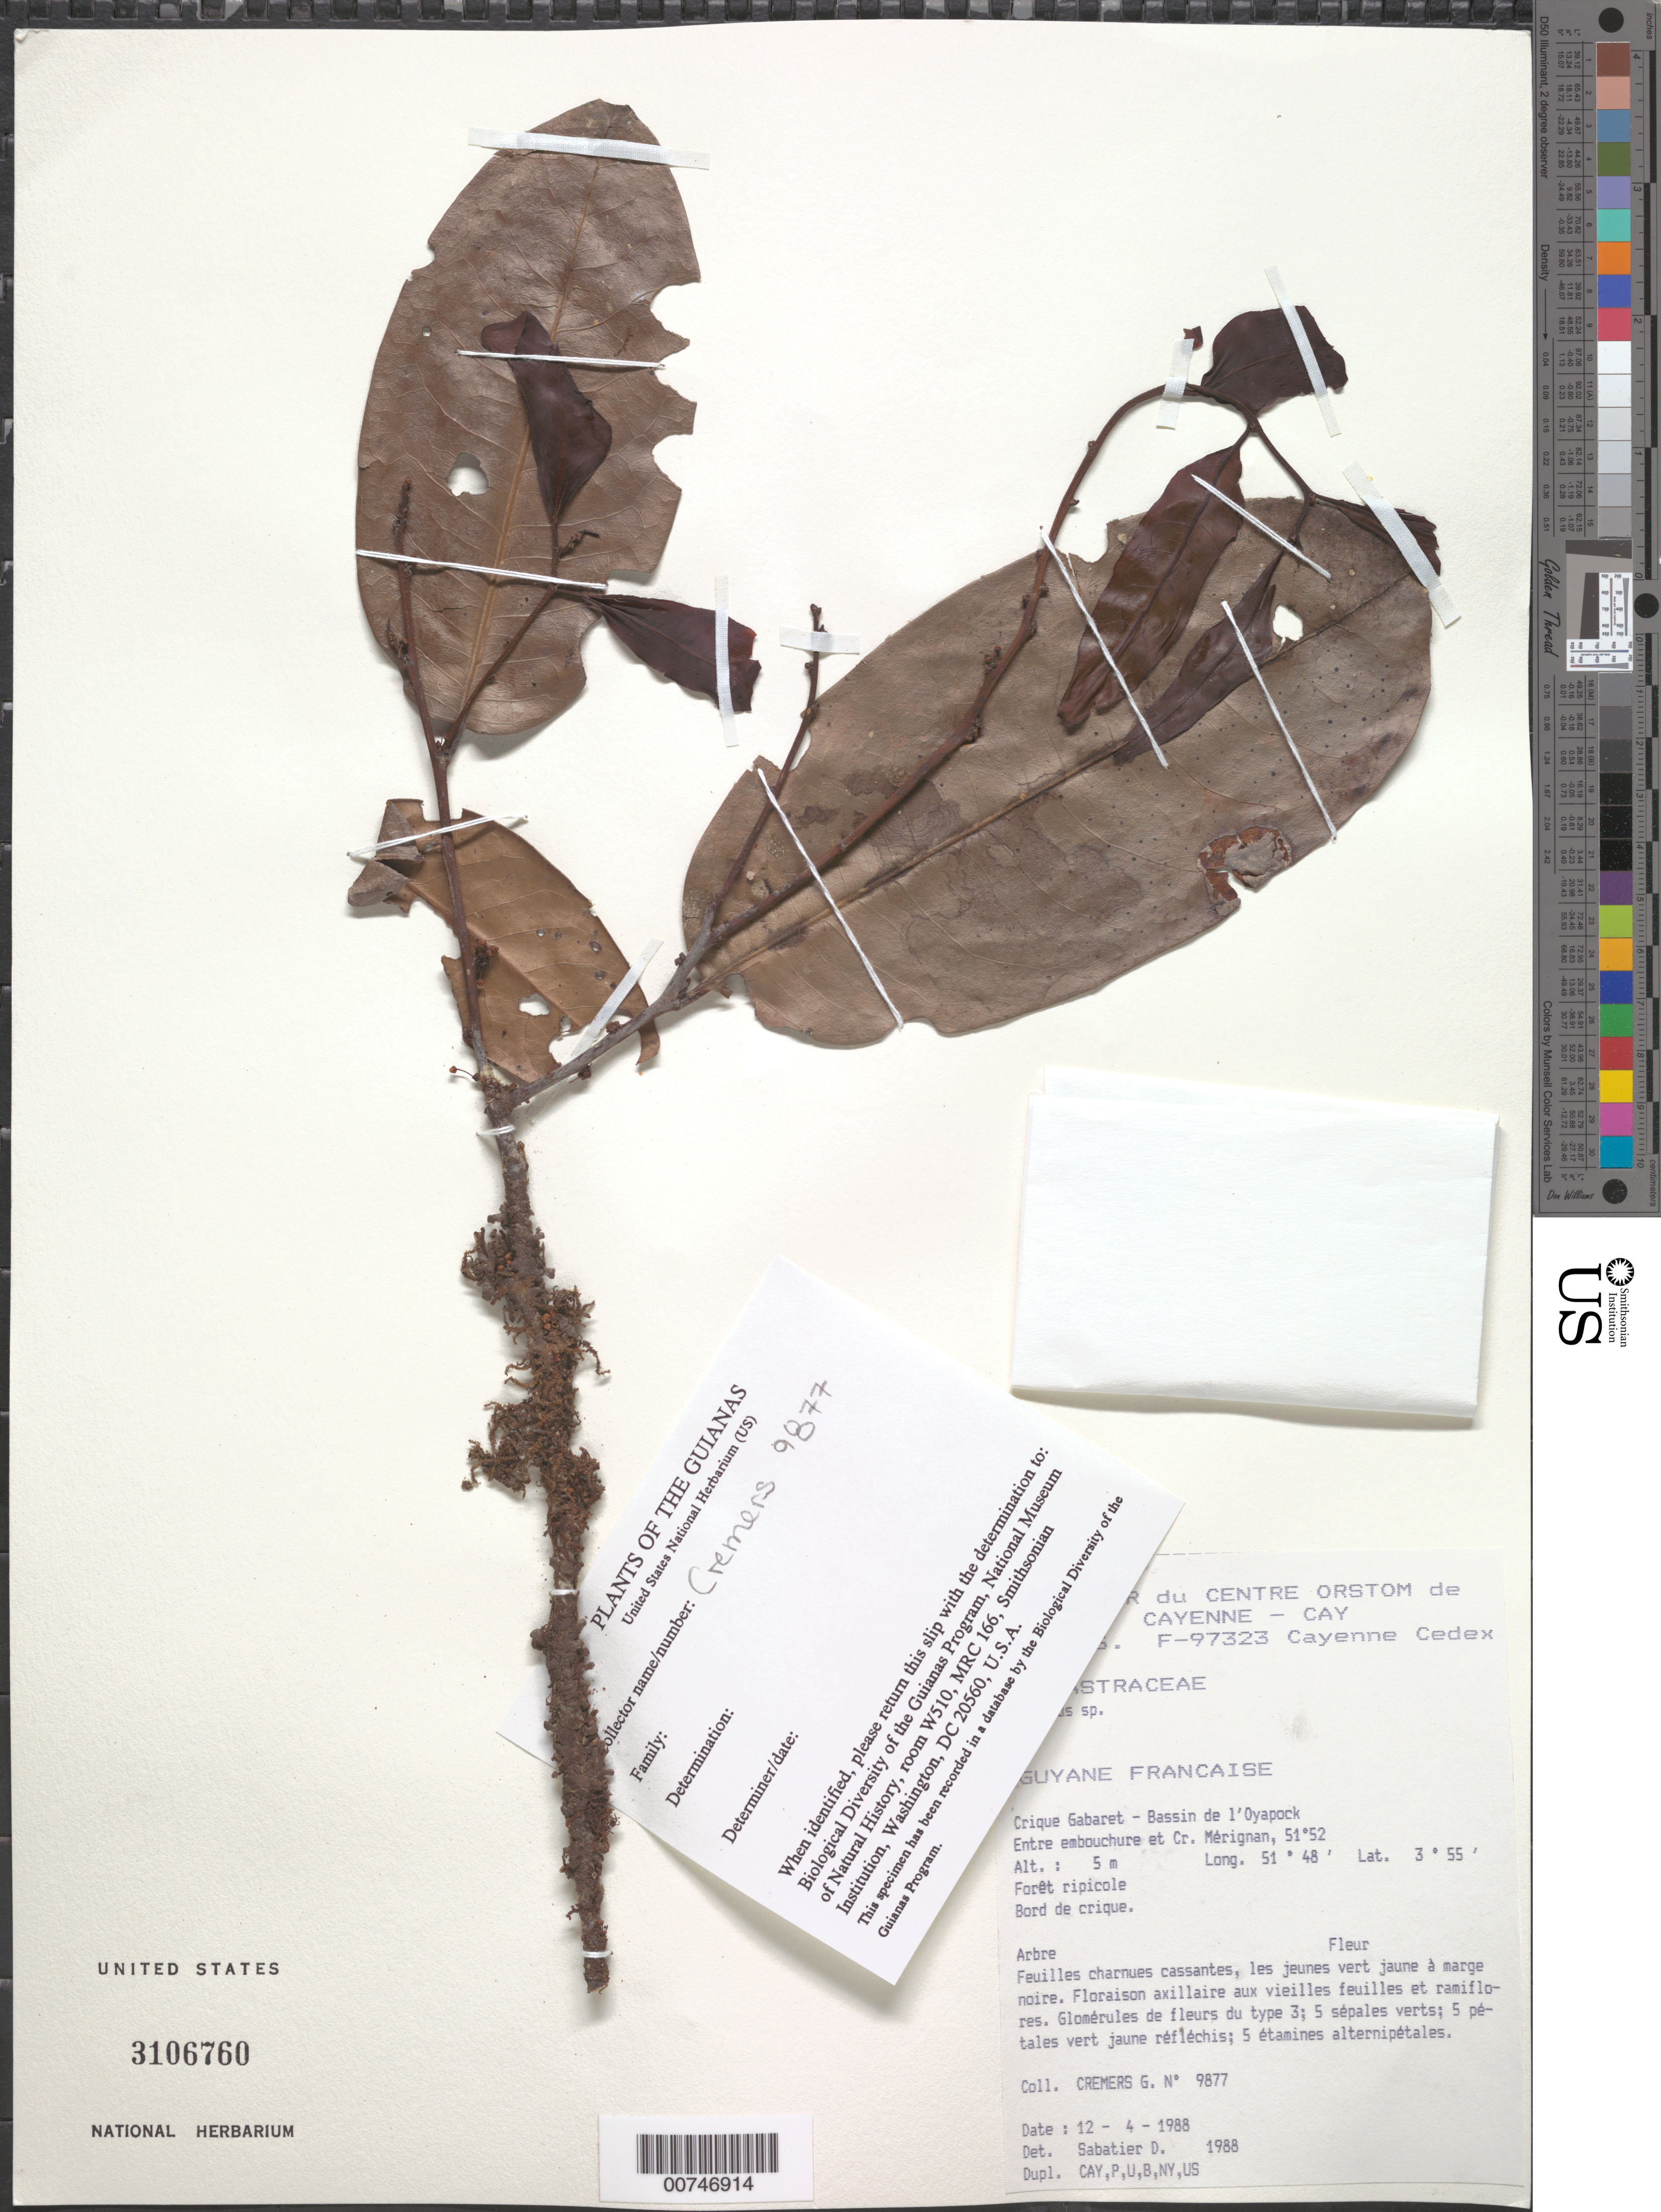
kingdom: Plantae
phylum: Tracheophyta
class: Magnoliopsida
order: Celastrales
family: Celastraceae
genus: Maytenus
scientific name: Maytenus sp.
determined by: Sabatier, D.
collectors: G. Cremers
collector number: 9877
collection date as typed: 12-Apr-88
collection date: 1988-04-12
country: French Guiana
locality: Crique Gabaret, Bassin de l'Oyapock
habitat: Riparian forest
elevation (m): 5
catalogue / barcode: US 3106760